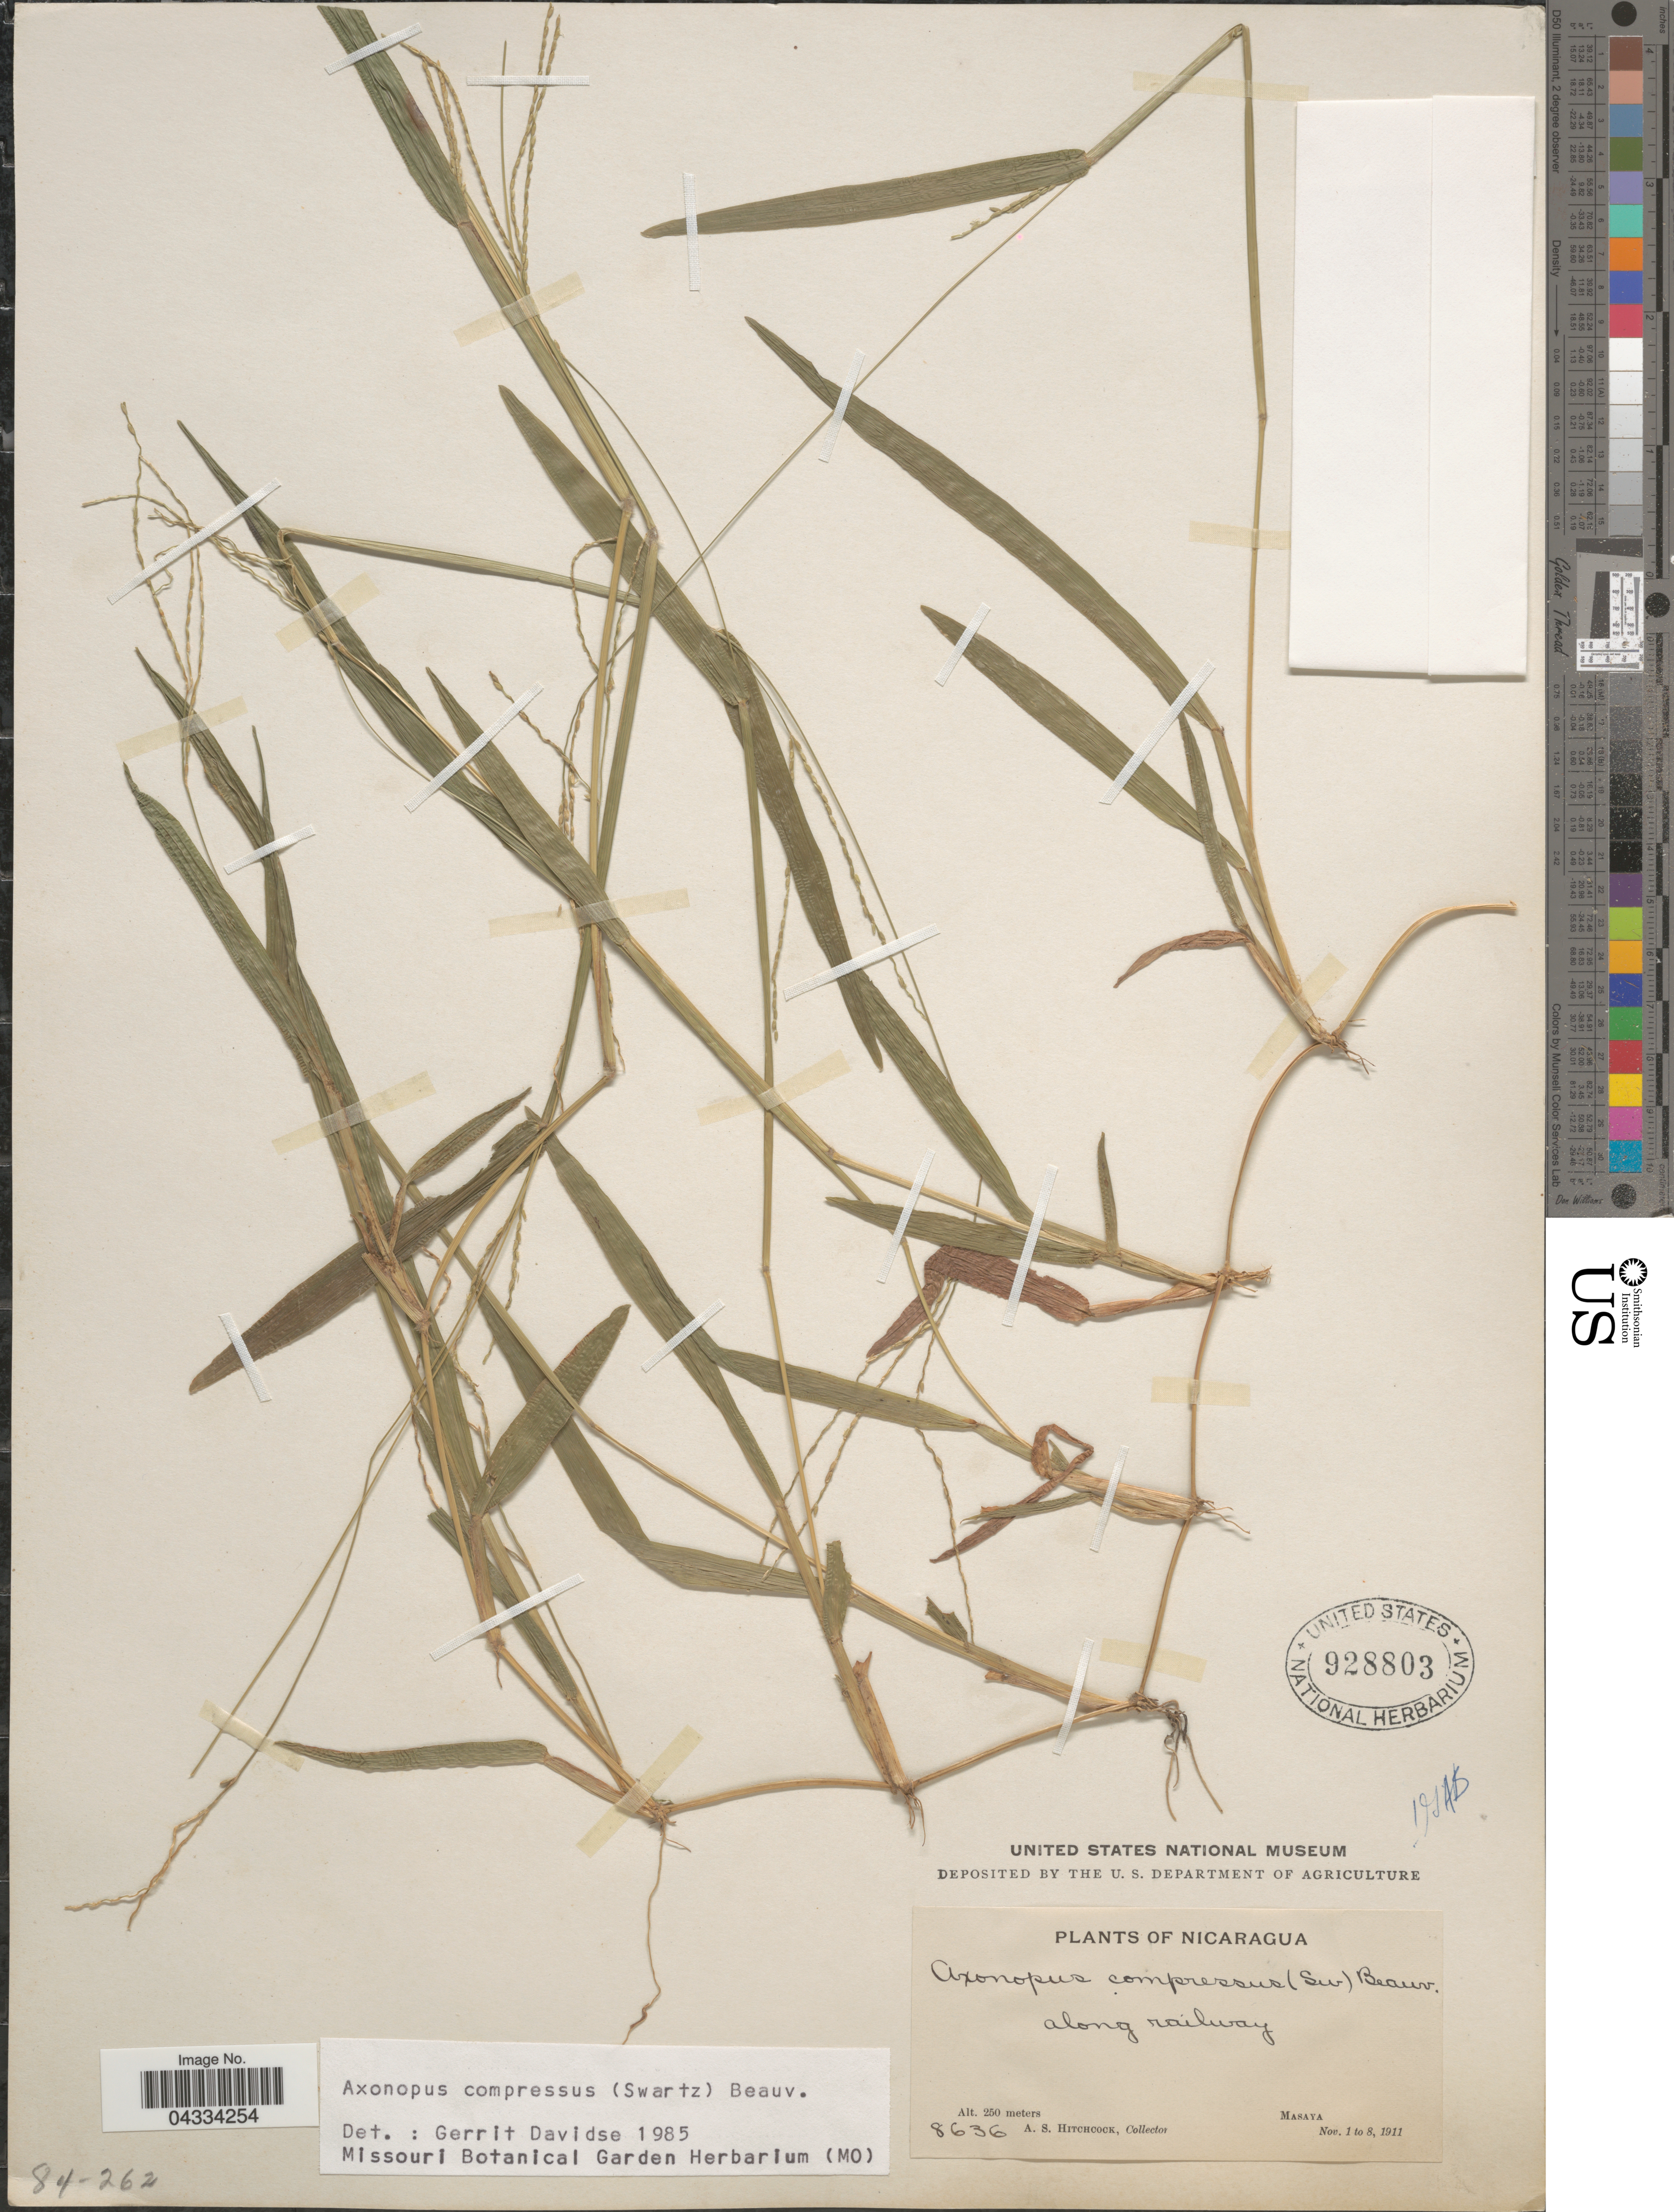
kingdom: Plantae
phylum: Tracheophyta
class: Liliopsida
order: Poales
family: Poaceae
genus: Axonopus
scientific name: Axonopus compressus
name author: (Sw.) P. Beauv.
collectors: A. S. Hitchcock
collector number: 8636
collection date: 1911-11-01/1911-11-08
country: Nicaragua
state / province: Masaya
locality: Along railway.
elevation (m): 250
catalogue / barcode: US 928803